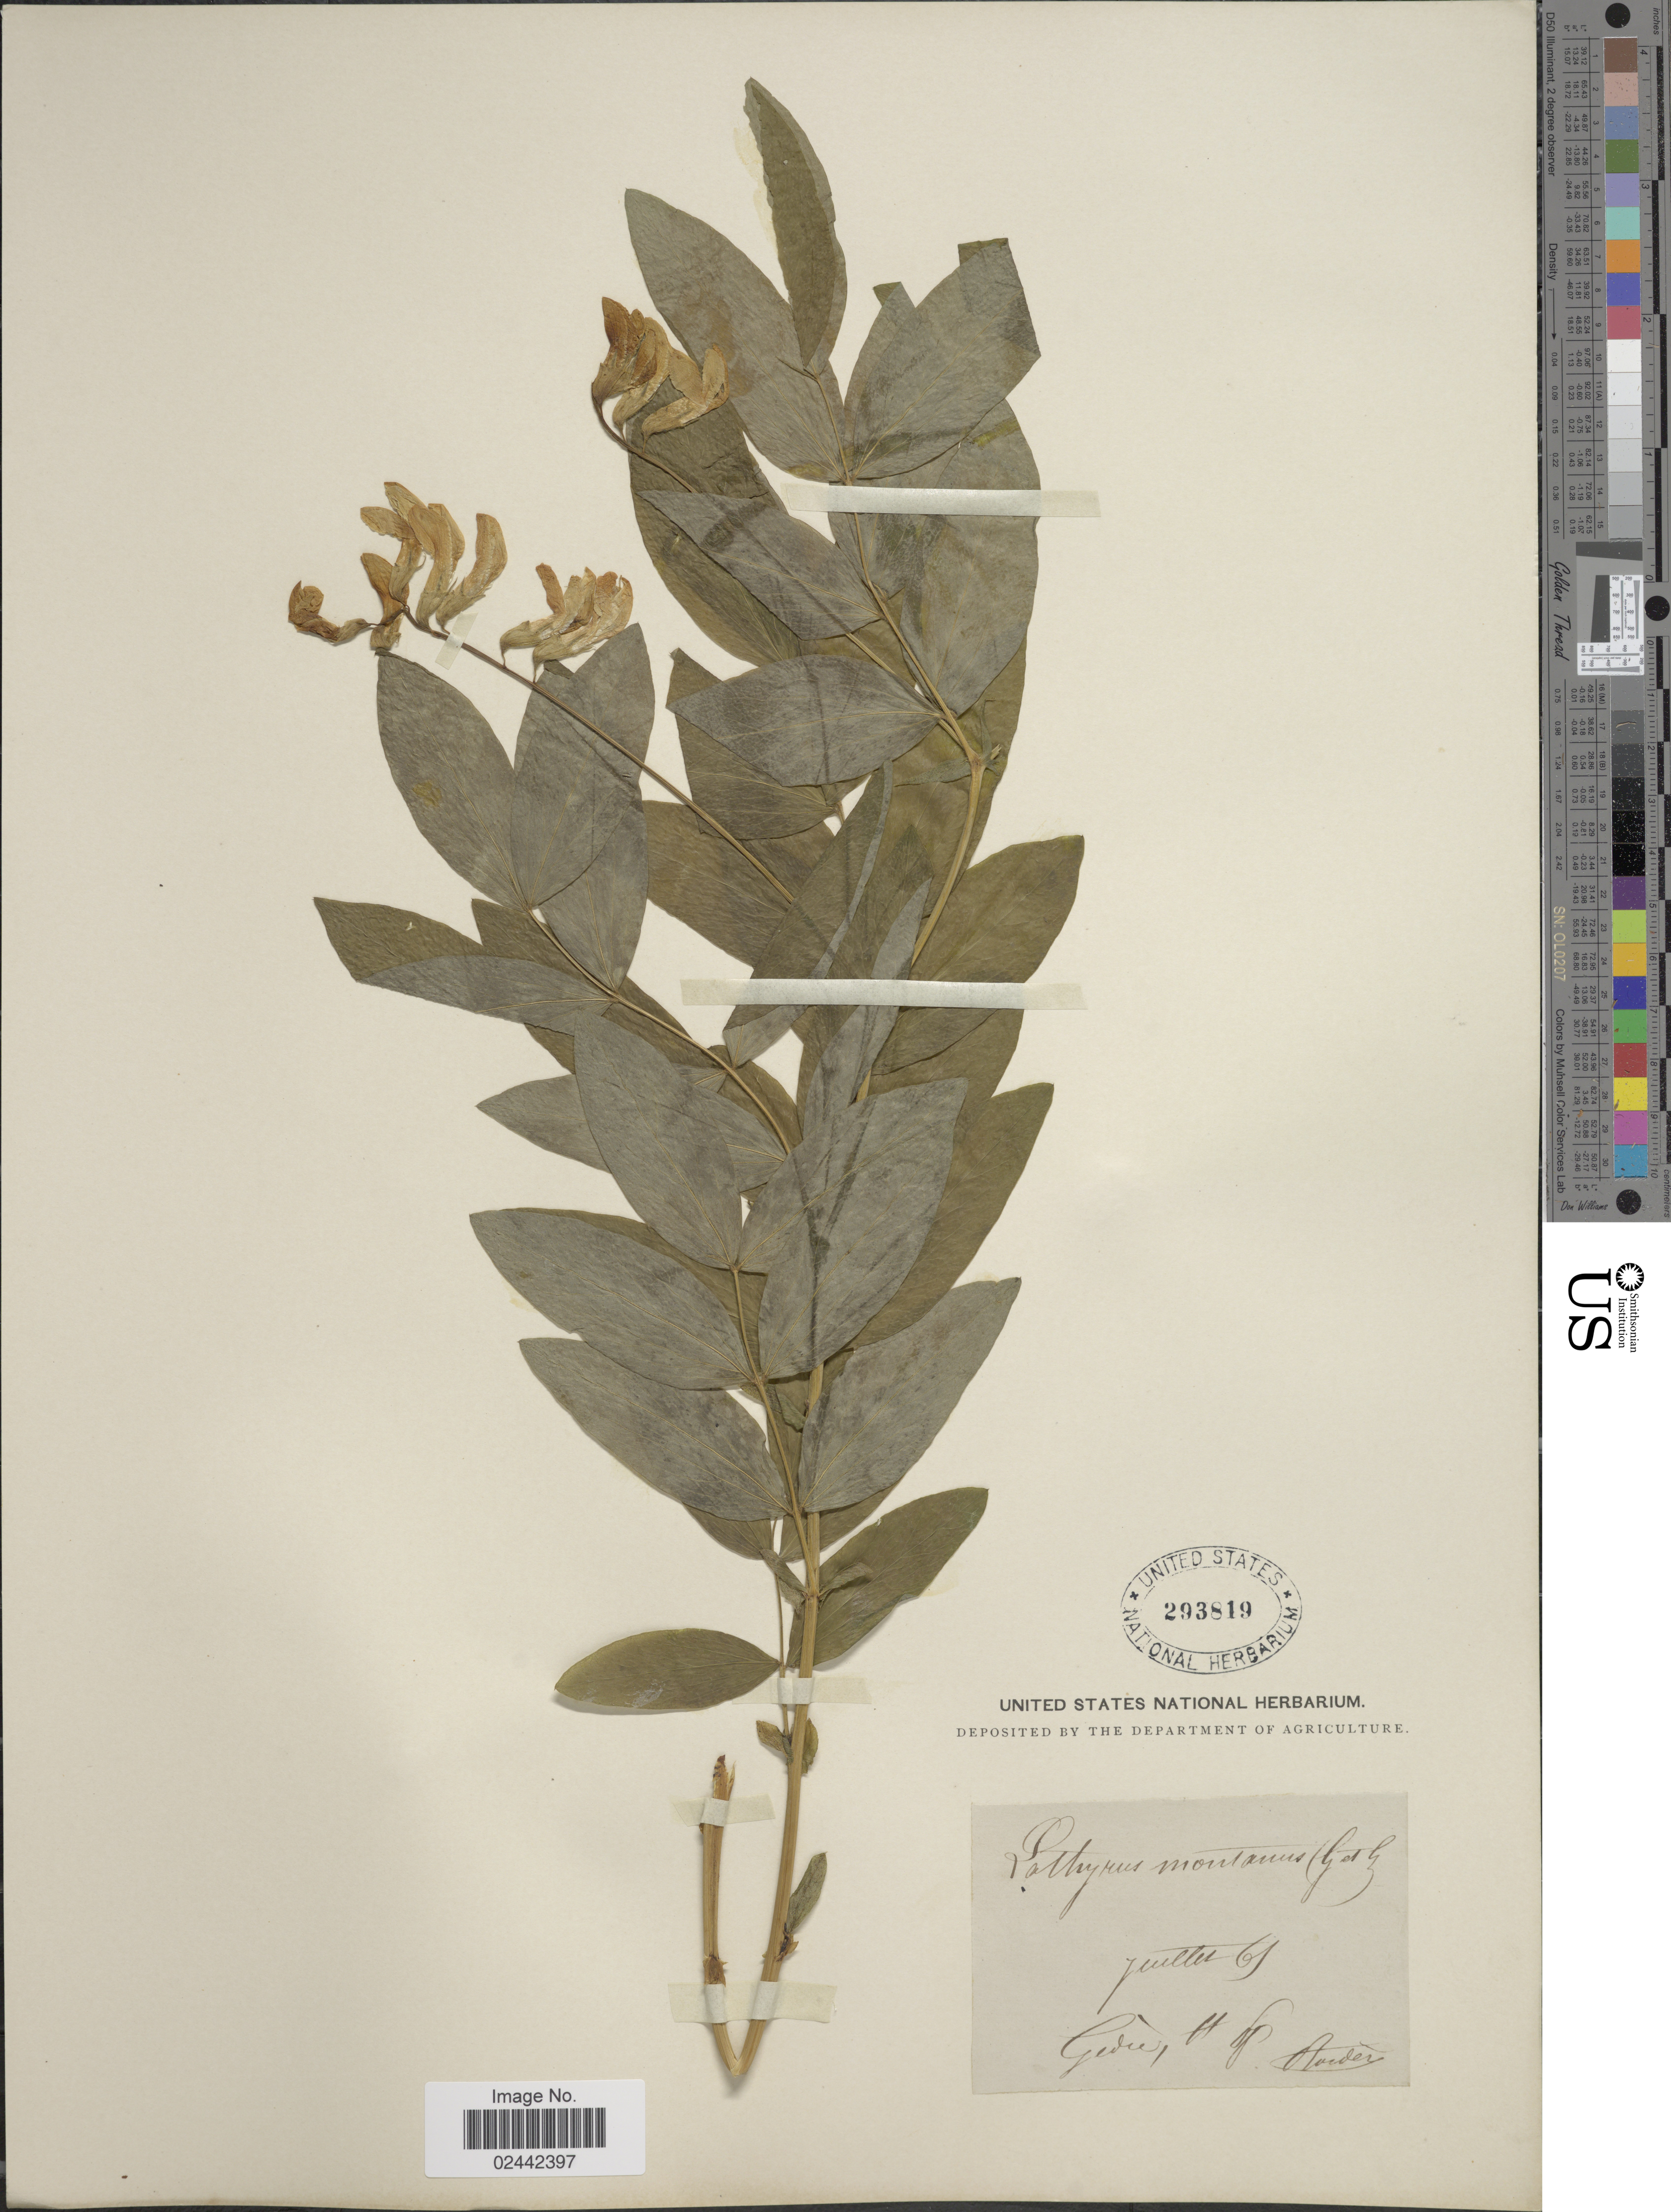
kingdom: Plantae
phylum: Tracheophyta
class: Magnoliopsida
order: Fabales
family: Fabaceae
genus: Lathyrus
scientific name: Lathyrus montanus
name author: Bernh.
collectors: -. Bordere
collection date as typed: Transcribed d/m/y: /7/65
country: France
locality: Gedre, H. Pyr.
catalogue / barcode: US 293819